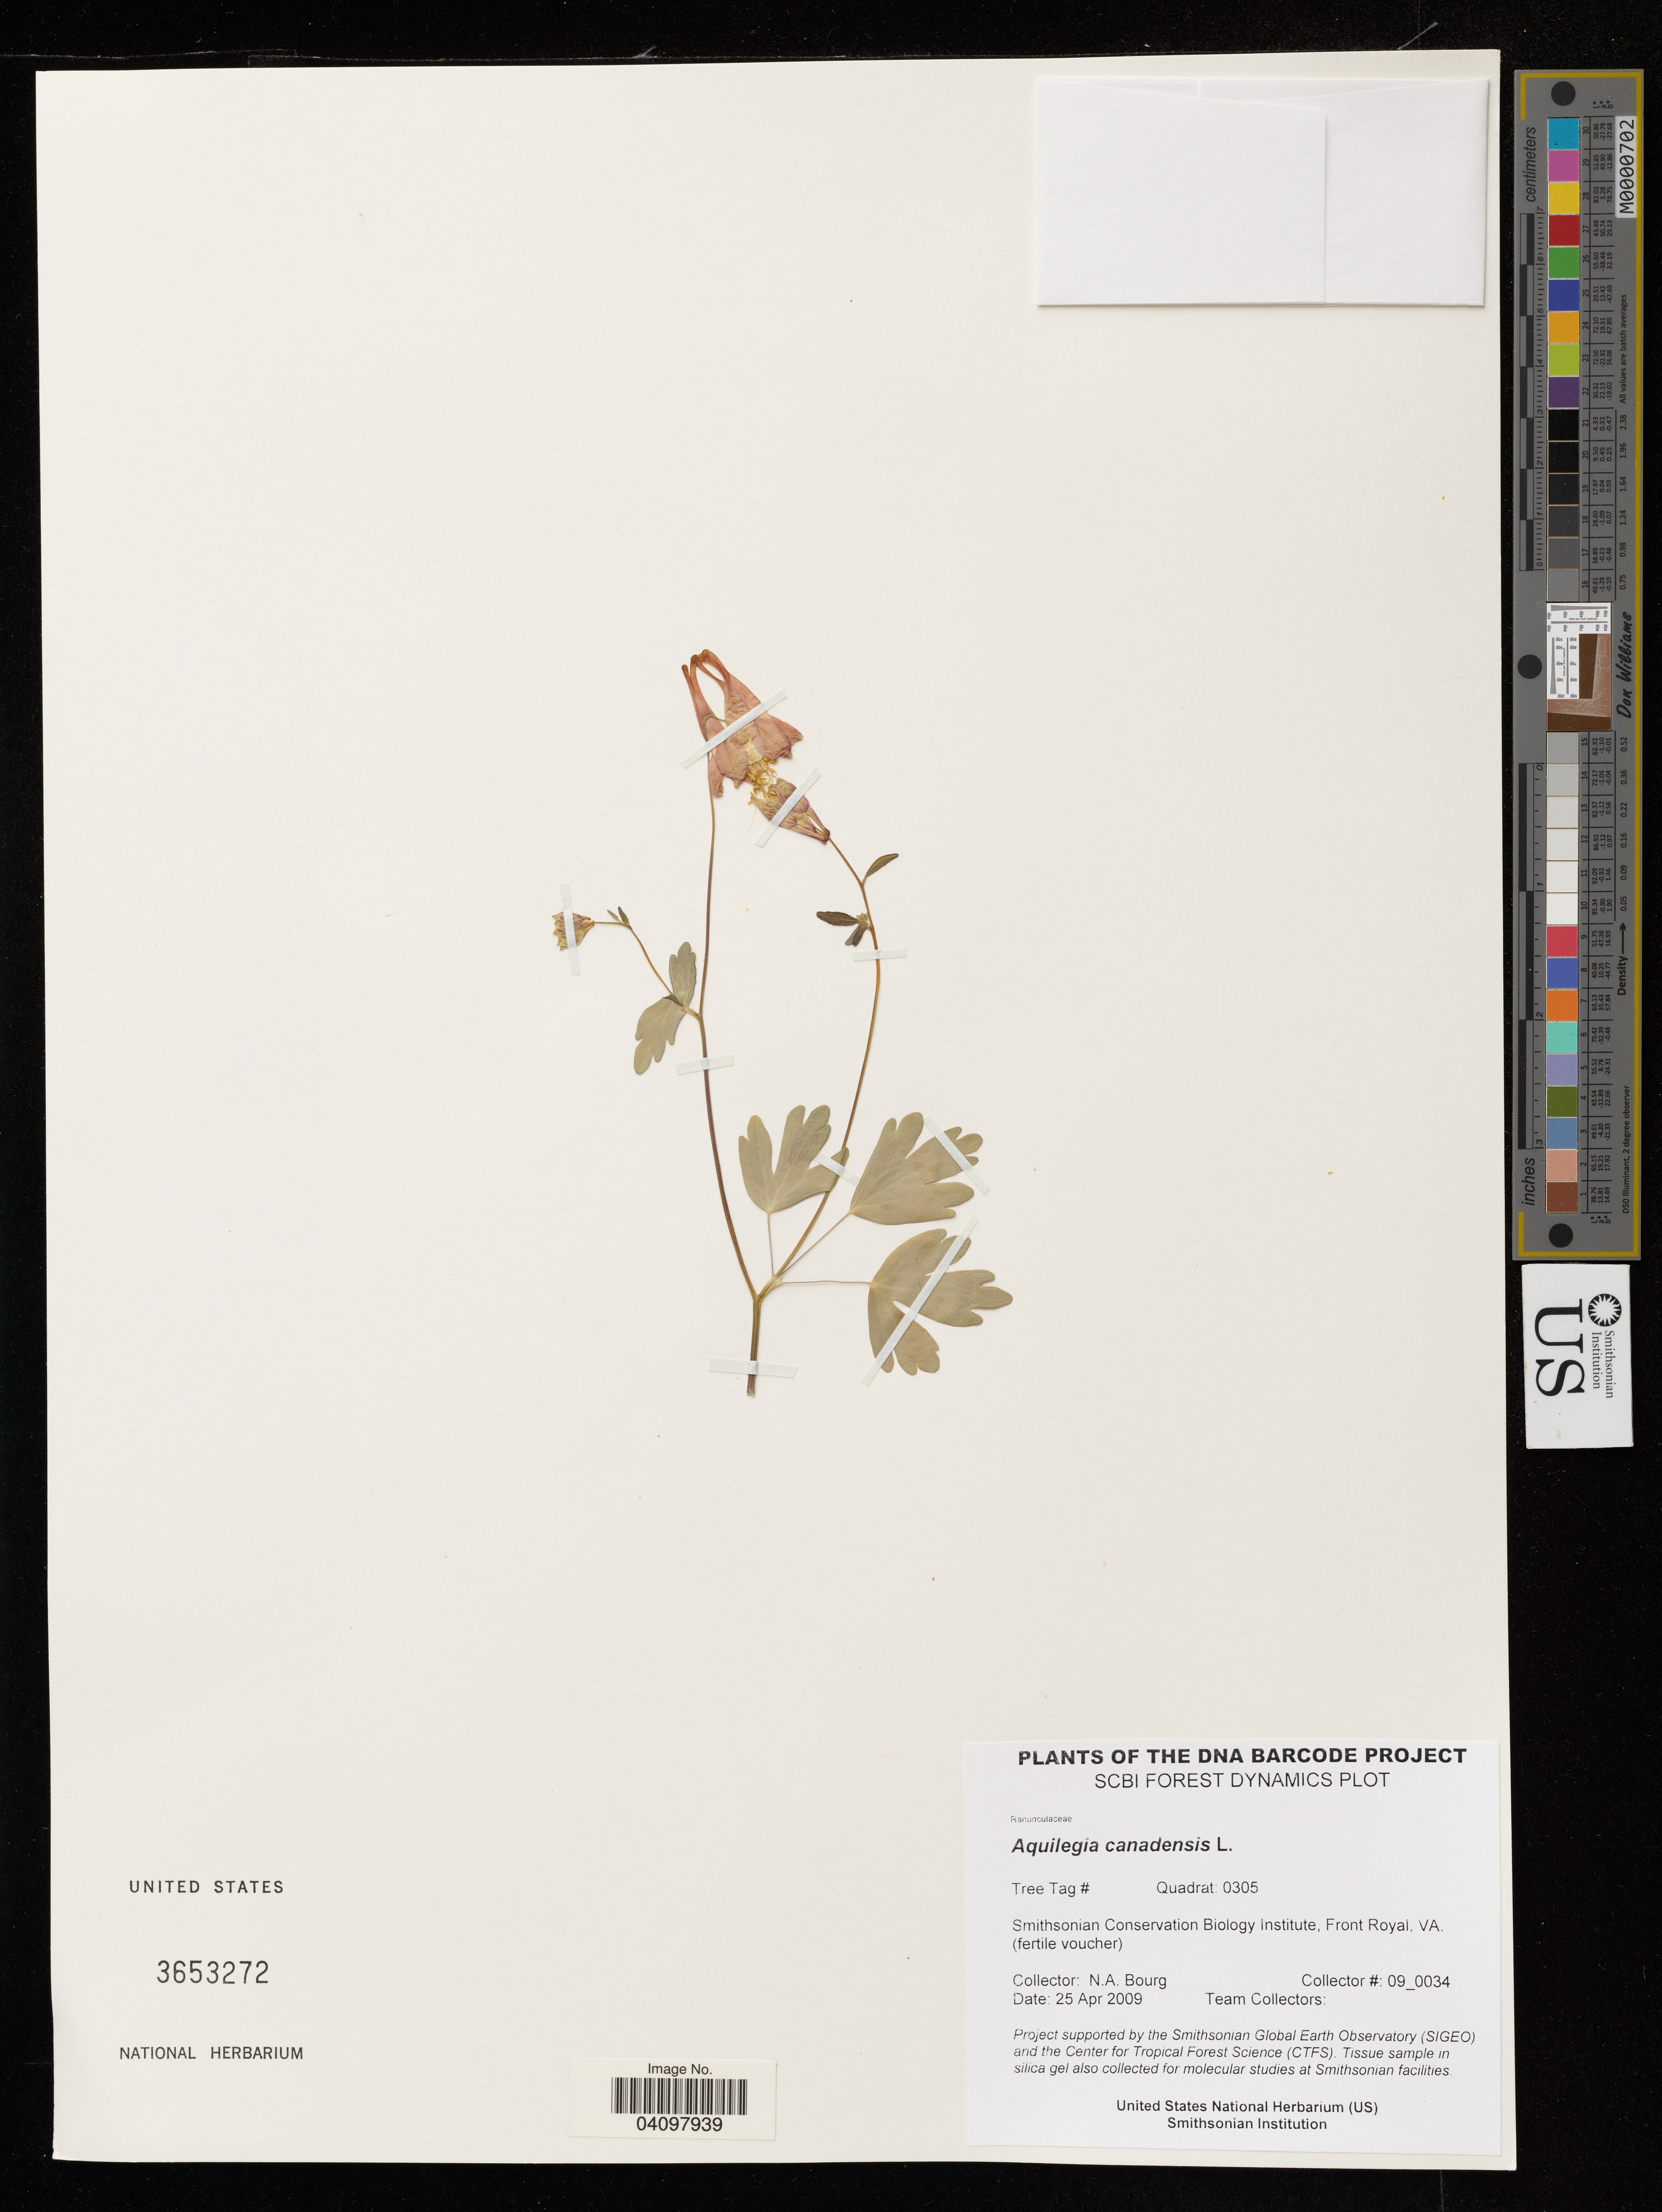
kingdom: Plantae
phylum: Tracheophyta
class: Magnoliopsida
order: Ranunculales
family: Ranunculaceae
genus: Aquilegia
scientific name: Aquilegia canadensis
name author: L.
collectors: N. A. Bourg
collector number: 09_0034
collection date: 2009-04-25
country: United States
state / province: Virginia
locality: Smithsonian Conservation Biology Institute, Front Royal.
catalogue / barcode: US 3653272